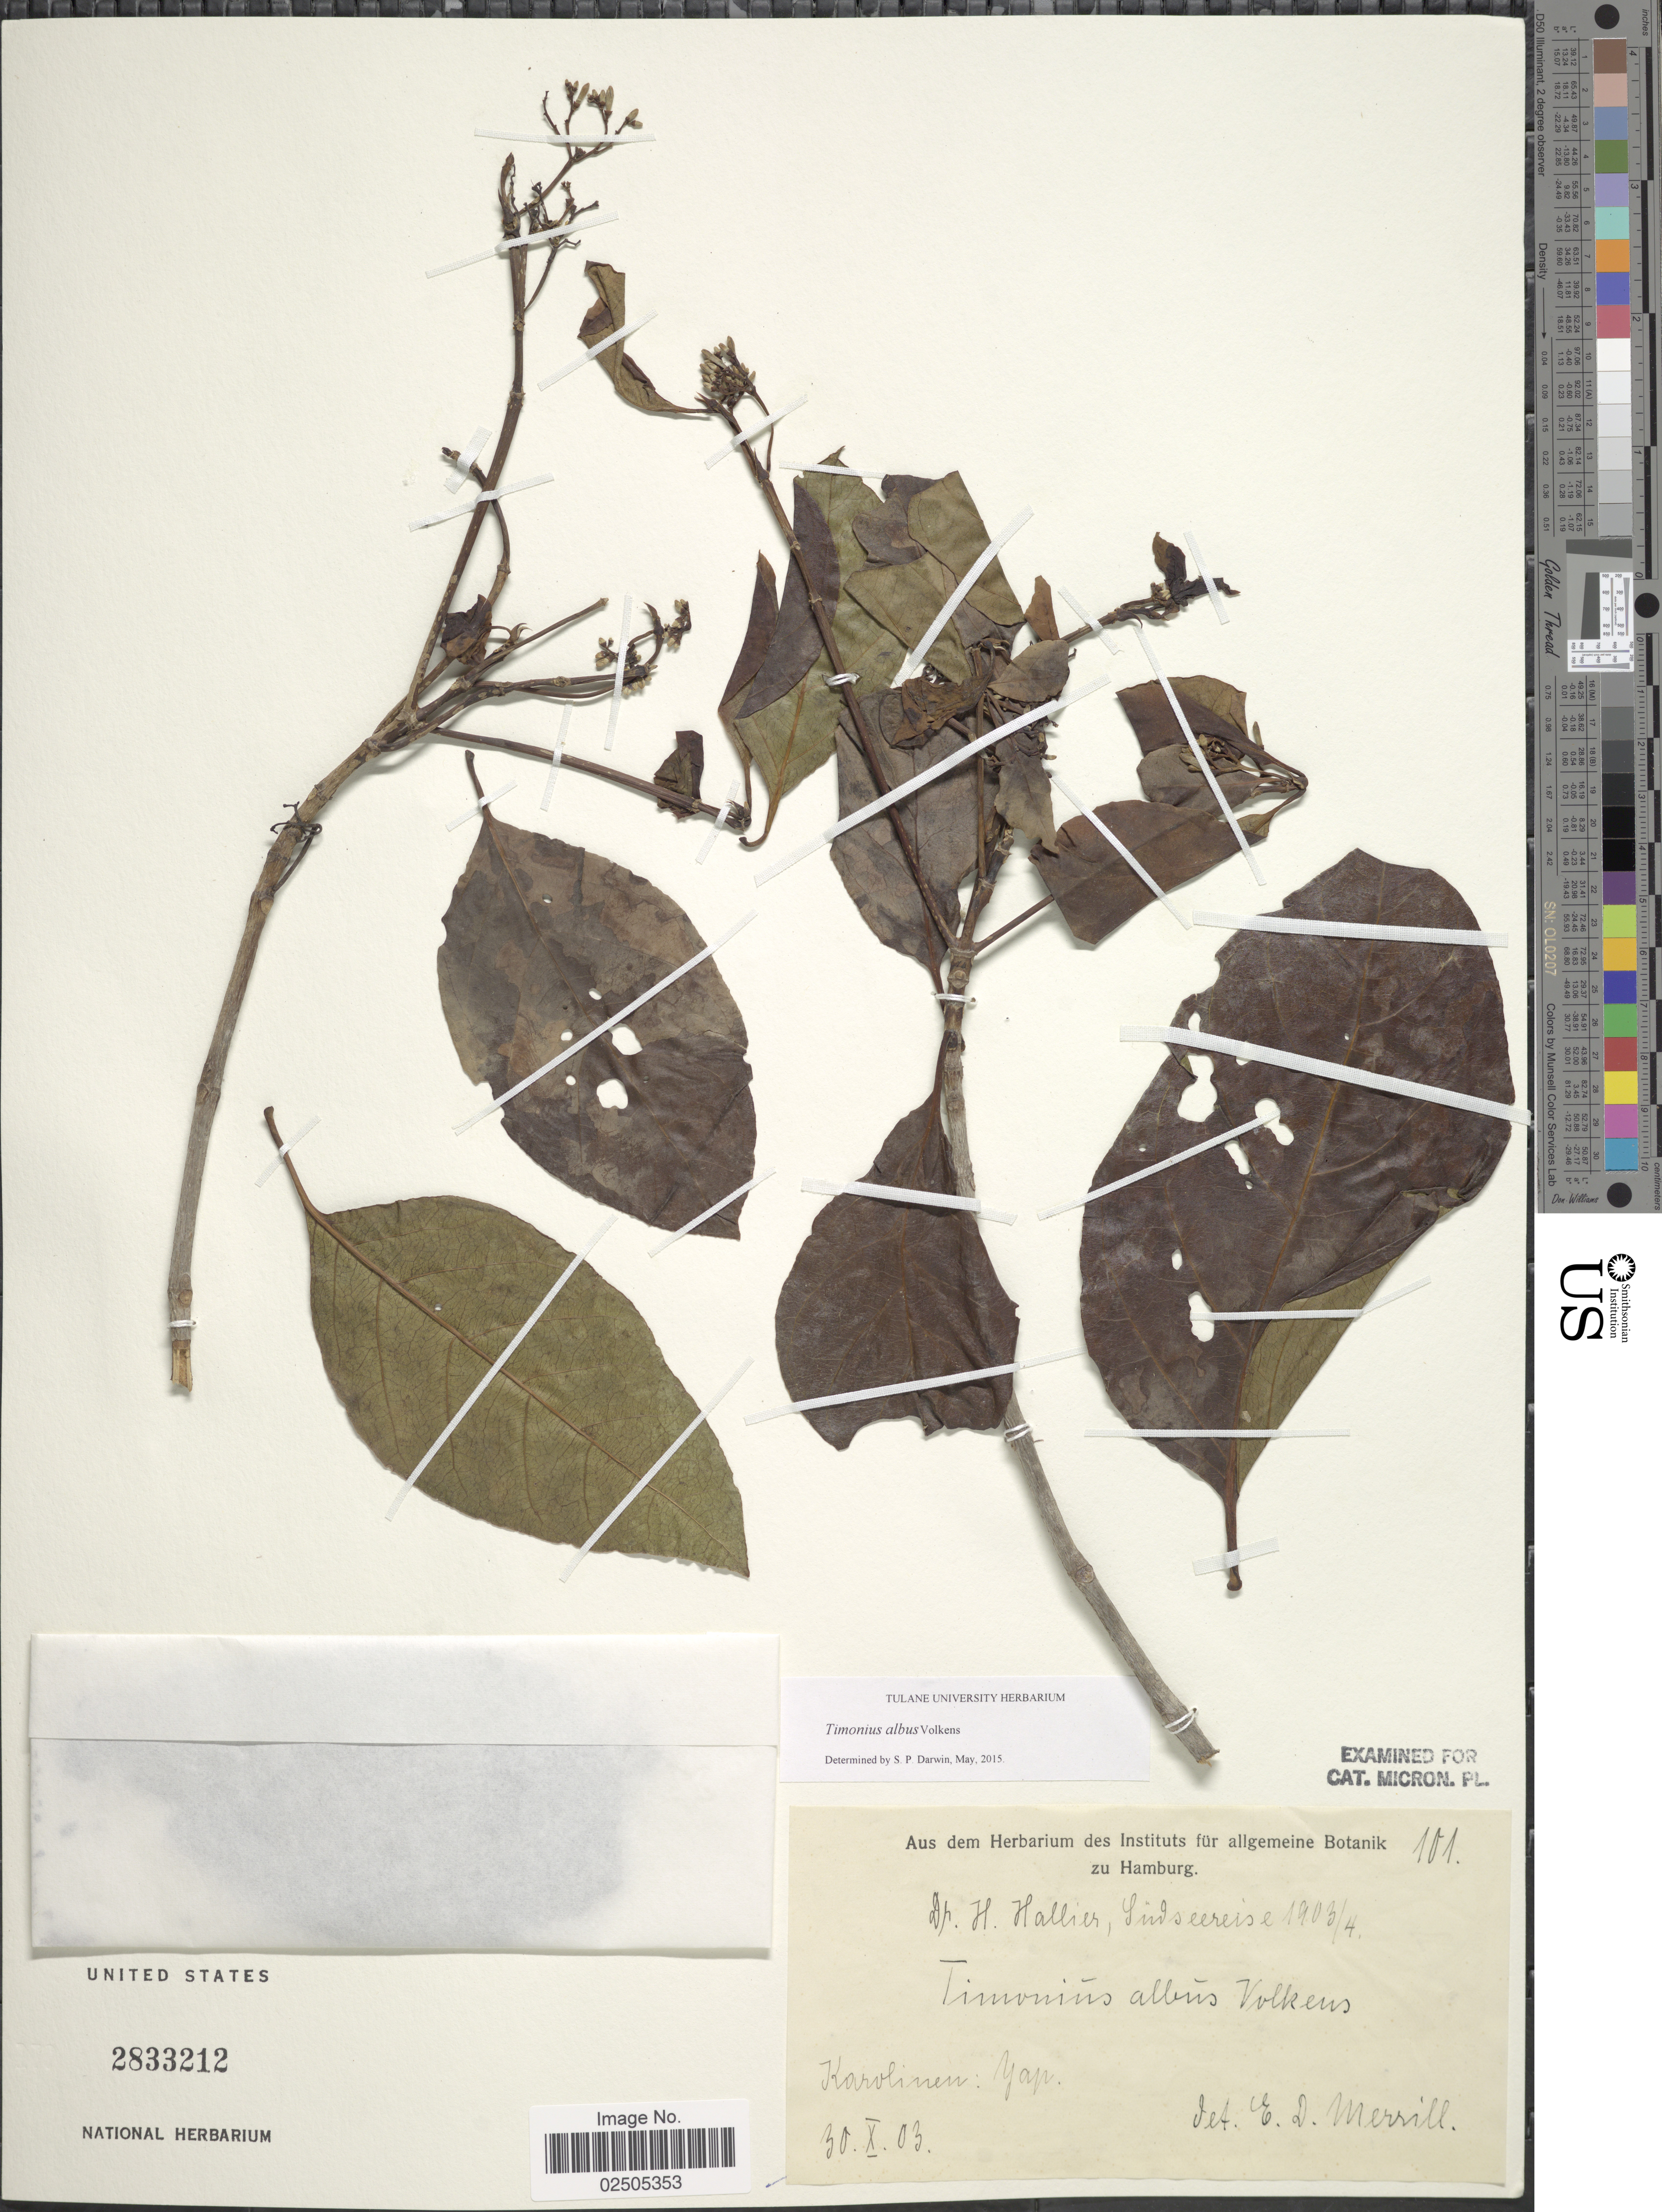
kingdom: Plantae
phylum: Tracheophyta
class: Magnoliopsida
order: Gentianales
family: Rubiaceae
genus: Timonius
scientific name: Timonius albus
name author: Volkens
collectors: H. G. Hallier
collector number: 101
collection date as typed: Transcribed d/m/y: 30/10/3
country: Micronesia, Federated States of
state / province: Yap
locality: Karolinen: Yap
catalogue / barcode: US 2833212